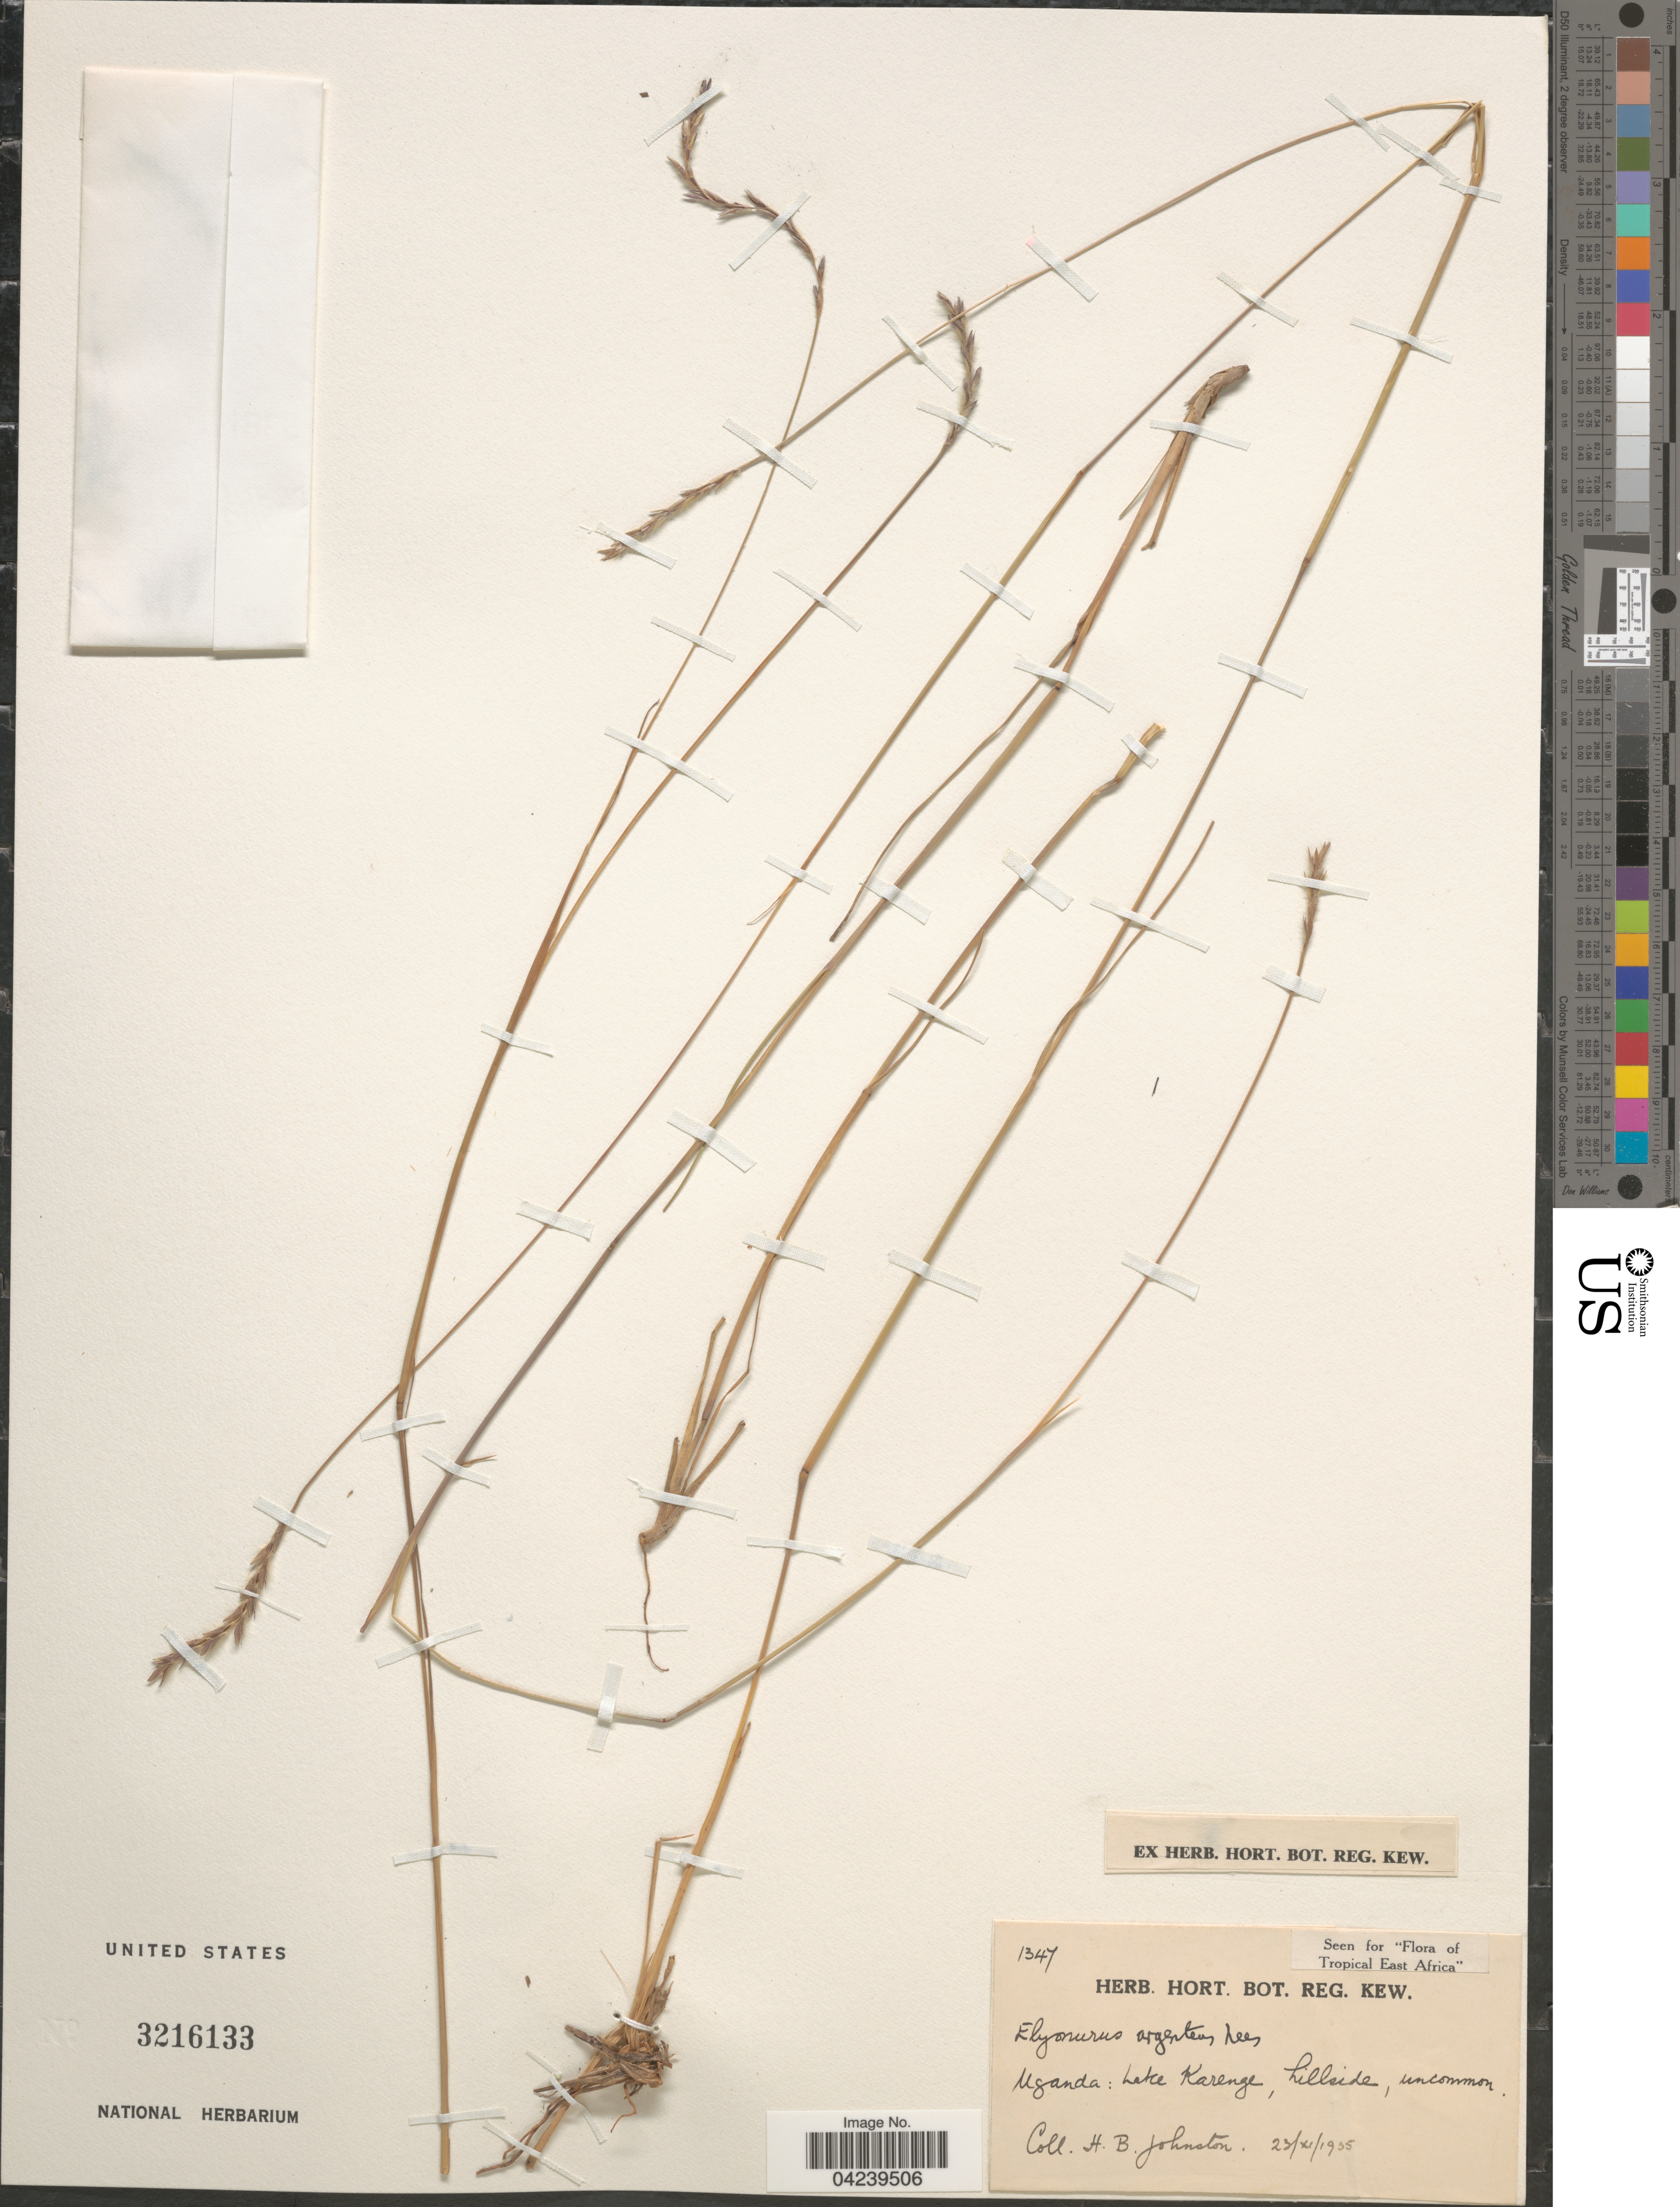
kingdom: Plantae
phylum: Tracheophyta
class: Liliopsida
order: Poales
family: Poaceae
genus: Elionurus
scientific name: Elionurus muticus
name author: (Spreng.) Kuntze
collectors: H. B. Johnston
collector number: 1347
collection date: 1935-11-23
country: Uganda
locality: Lake Karenge, hillside.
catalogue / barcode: US 3216133